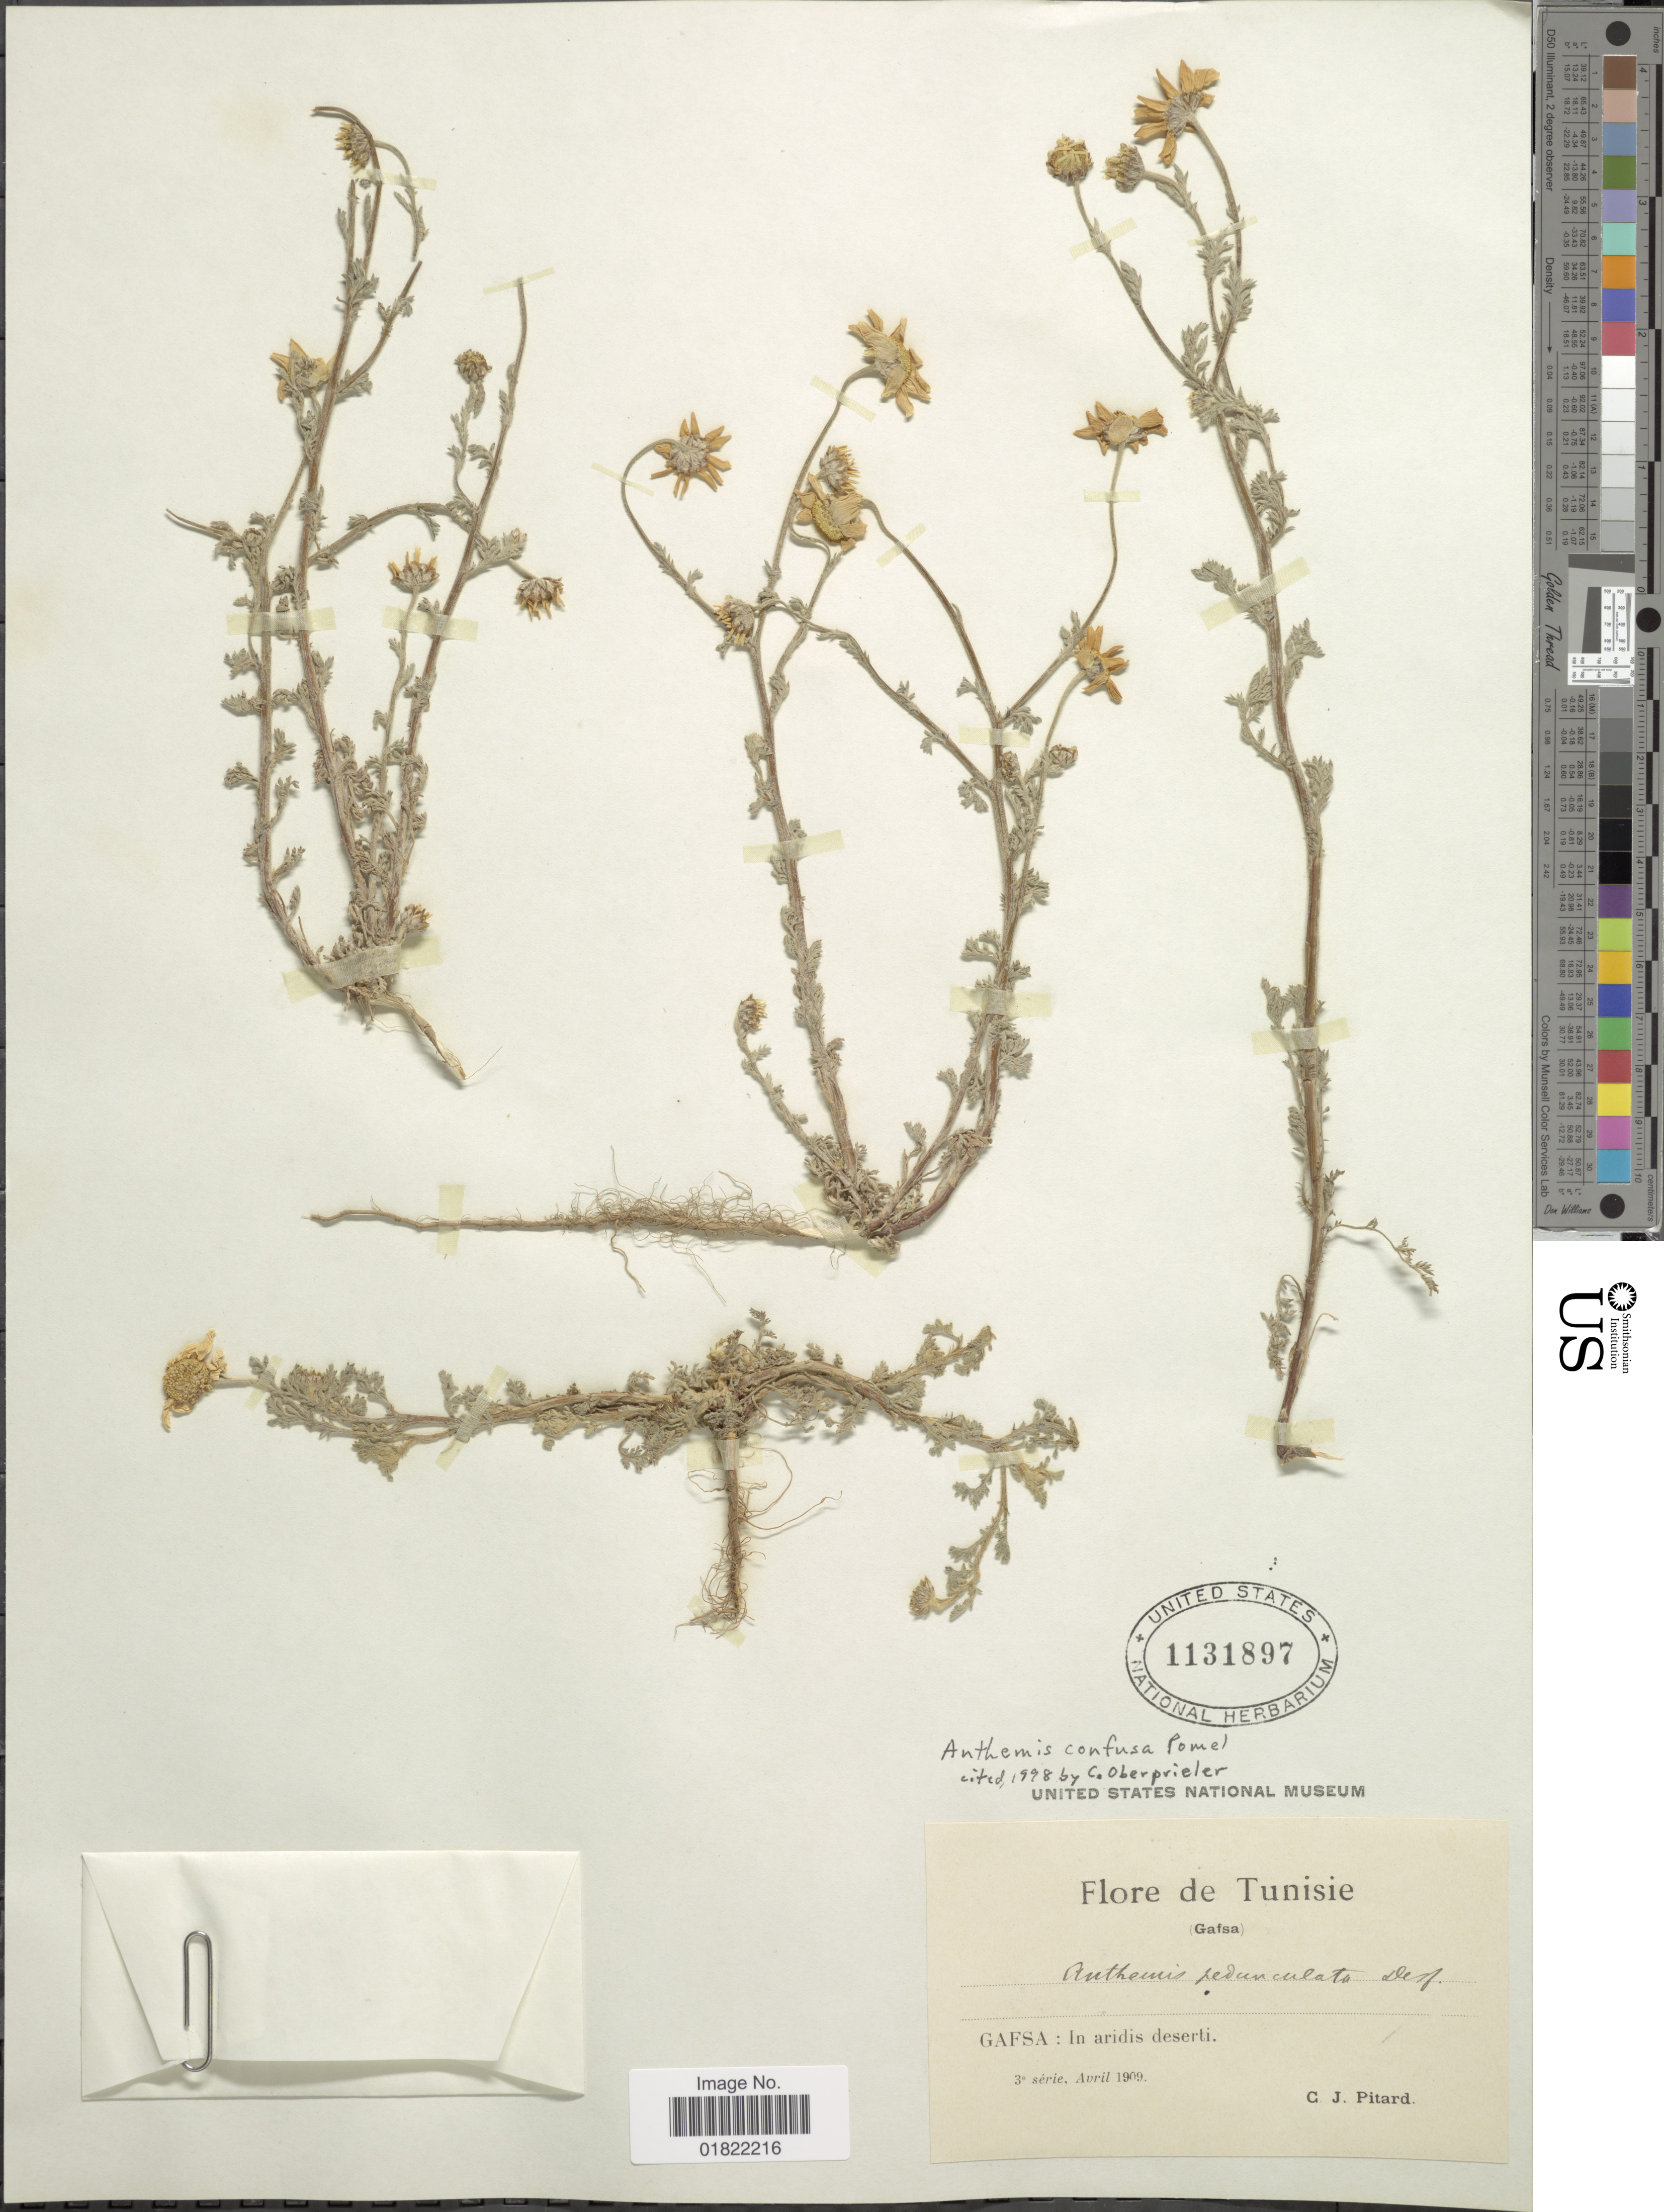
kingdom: Plantae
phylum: Tracheophyta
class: Magnoliopsida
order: Asterales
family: Asteraceae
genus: Anthemis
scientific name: Anthemis confusa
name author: Pomel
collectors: C. Pitard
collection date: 1909-04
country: Tunisia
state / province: Gafsa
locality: De Tunisie, (Gafsa), Gafsa: In aridis deserti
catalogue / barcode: US 1131897